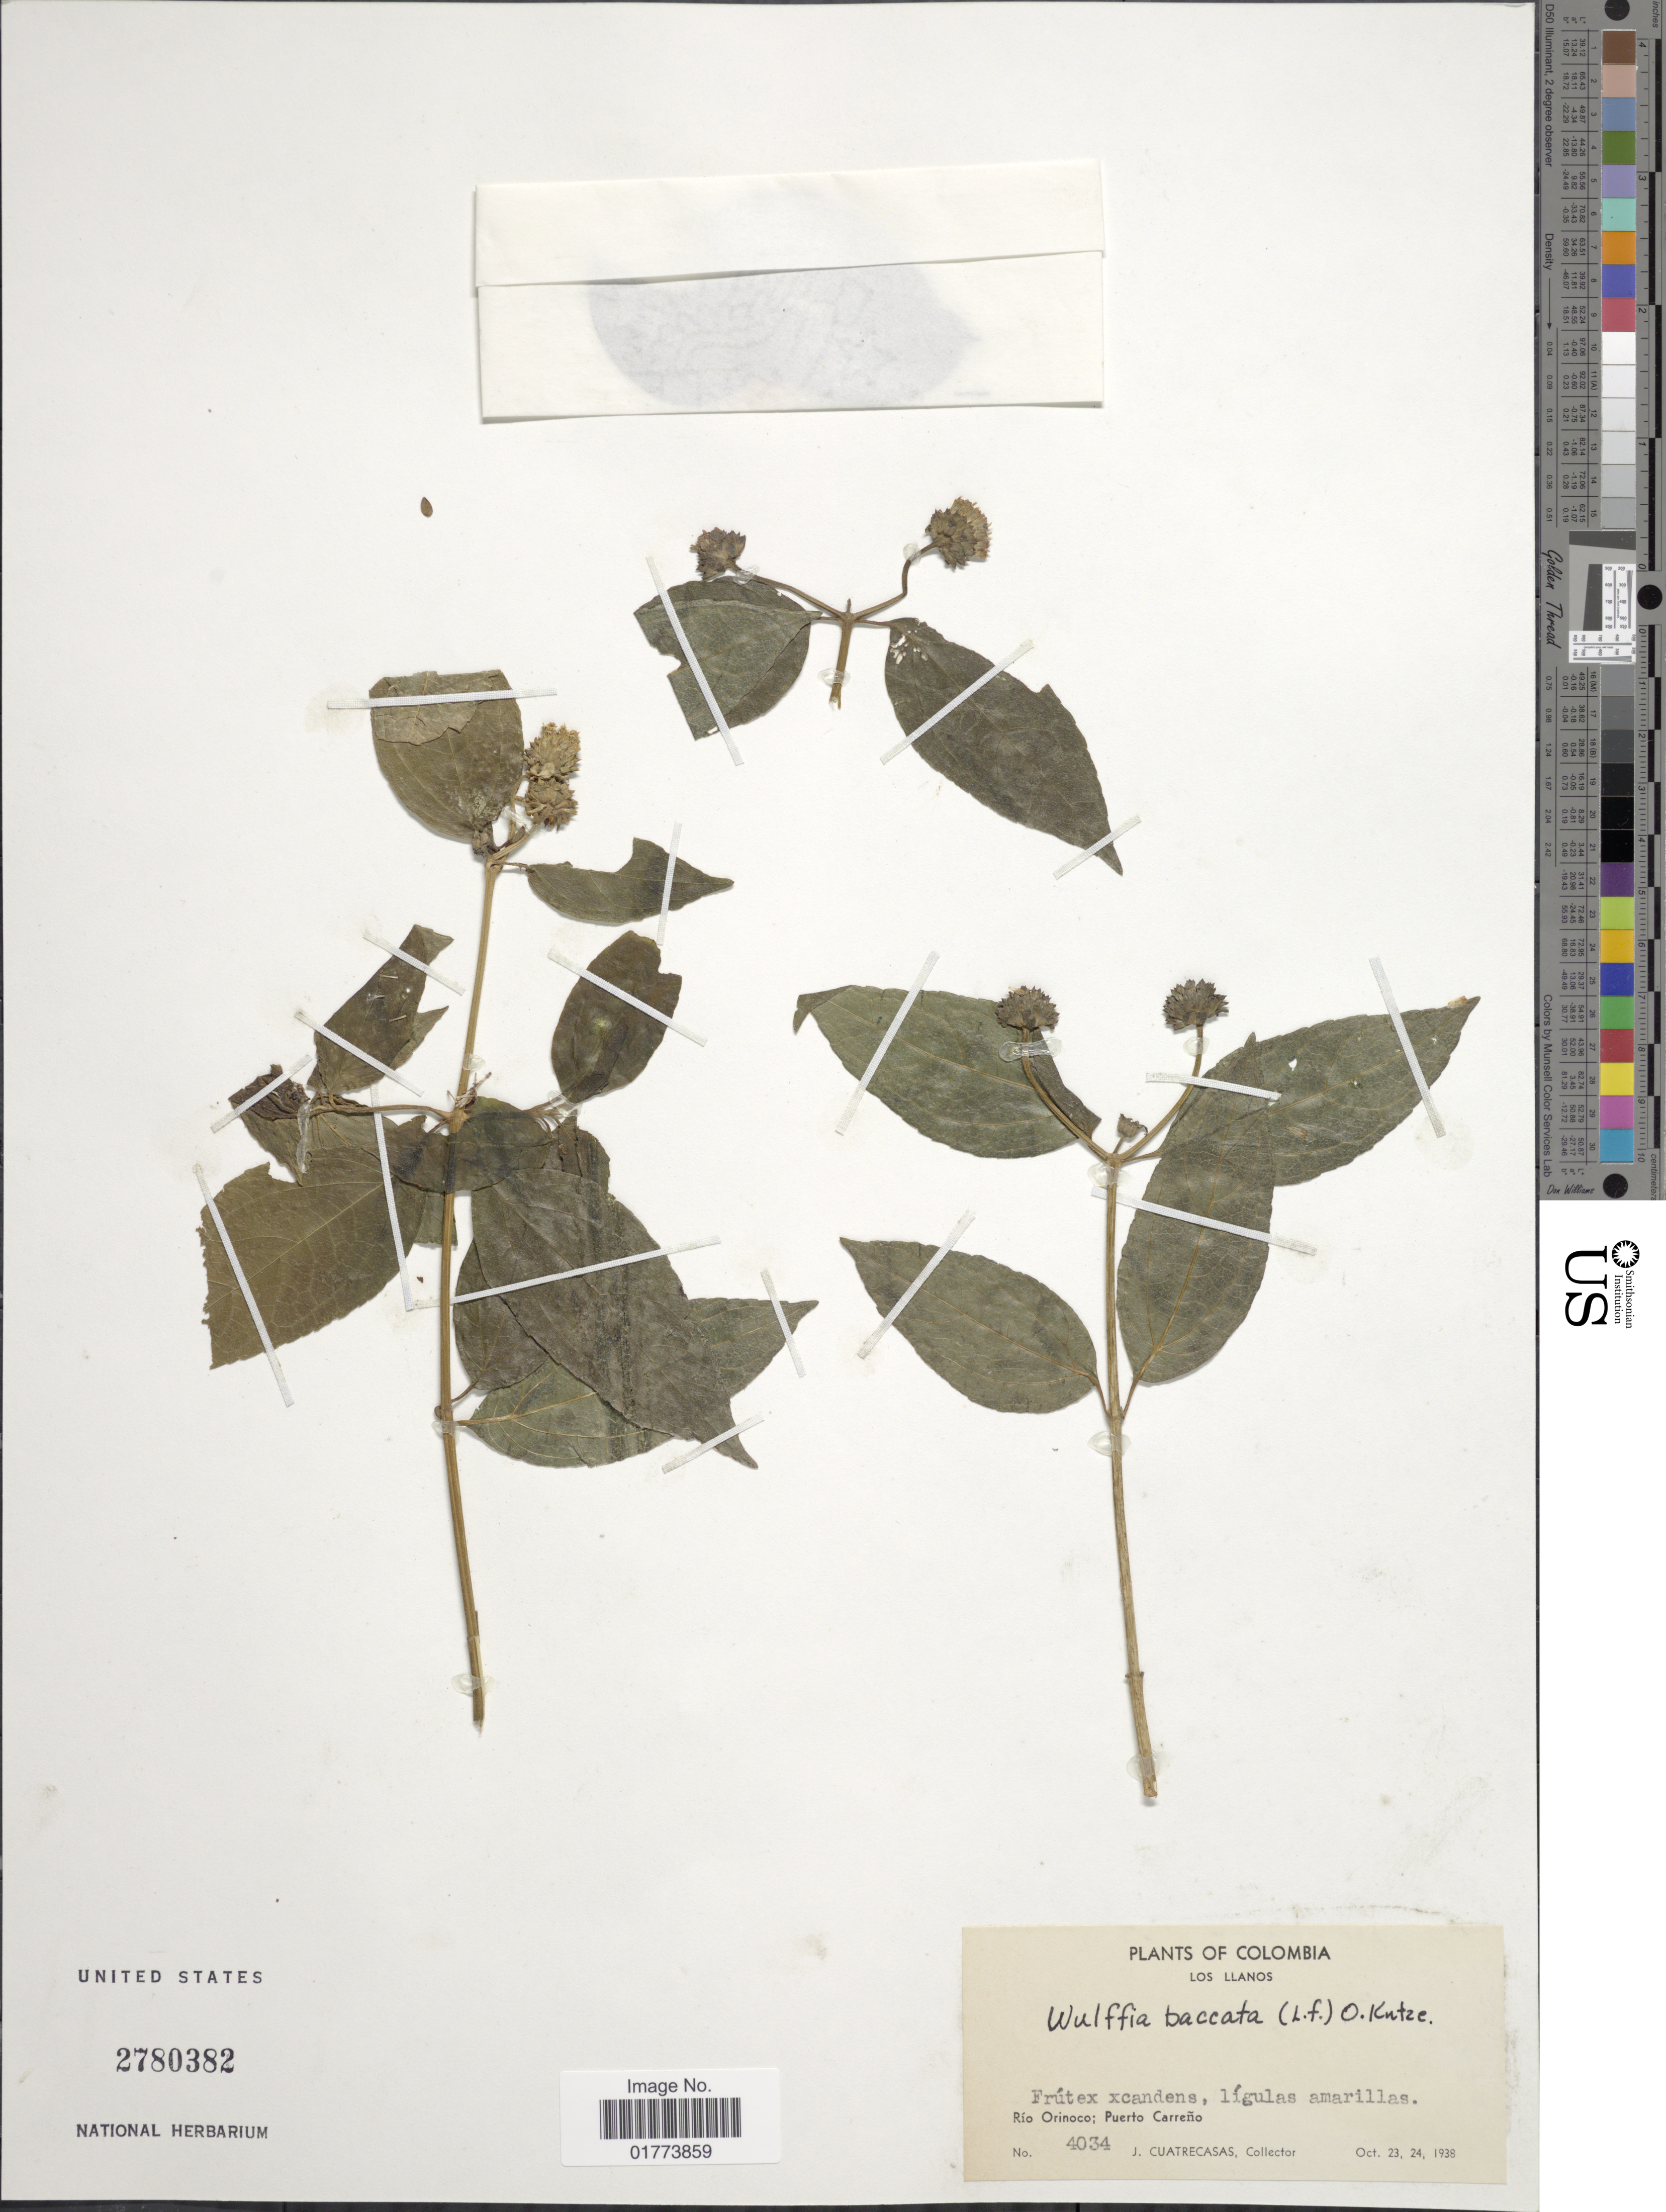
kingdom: Plantae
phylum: Tracheophyta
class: Magnoliopsida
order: Asterales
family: Asteraceae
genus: Wulffia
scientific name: Wulffia baccata var. baccata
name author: (L.) Kuntze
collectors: J. Cuatrecasas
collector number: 4034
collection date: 1938-10-23/1938-10-24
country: Colombia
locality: Los Llanos, Rio Orinoco; Puerto Carreno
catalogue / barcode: US 2780382